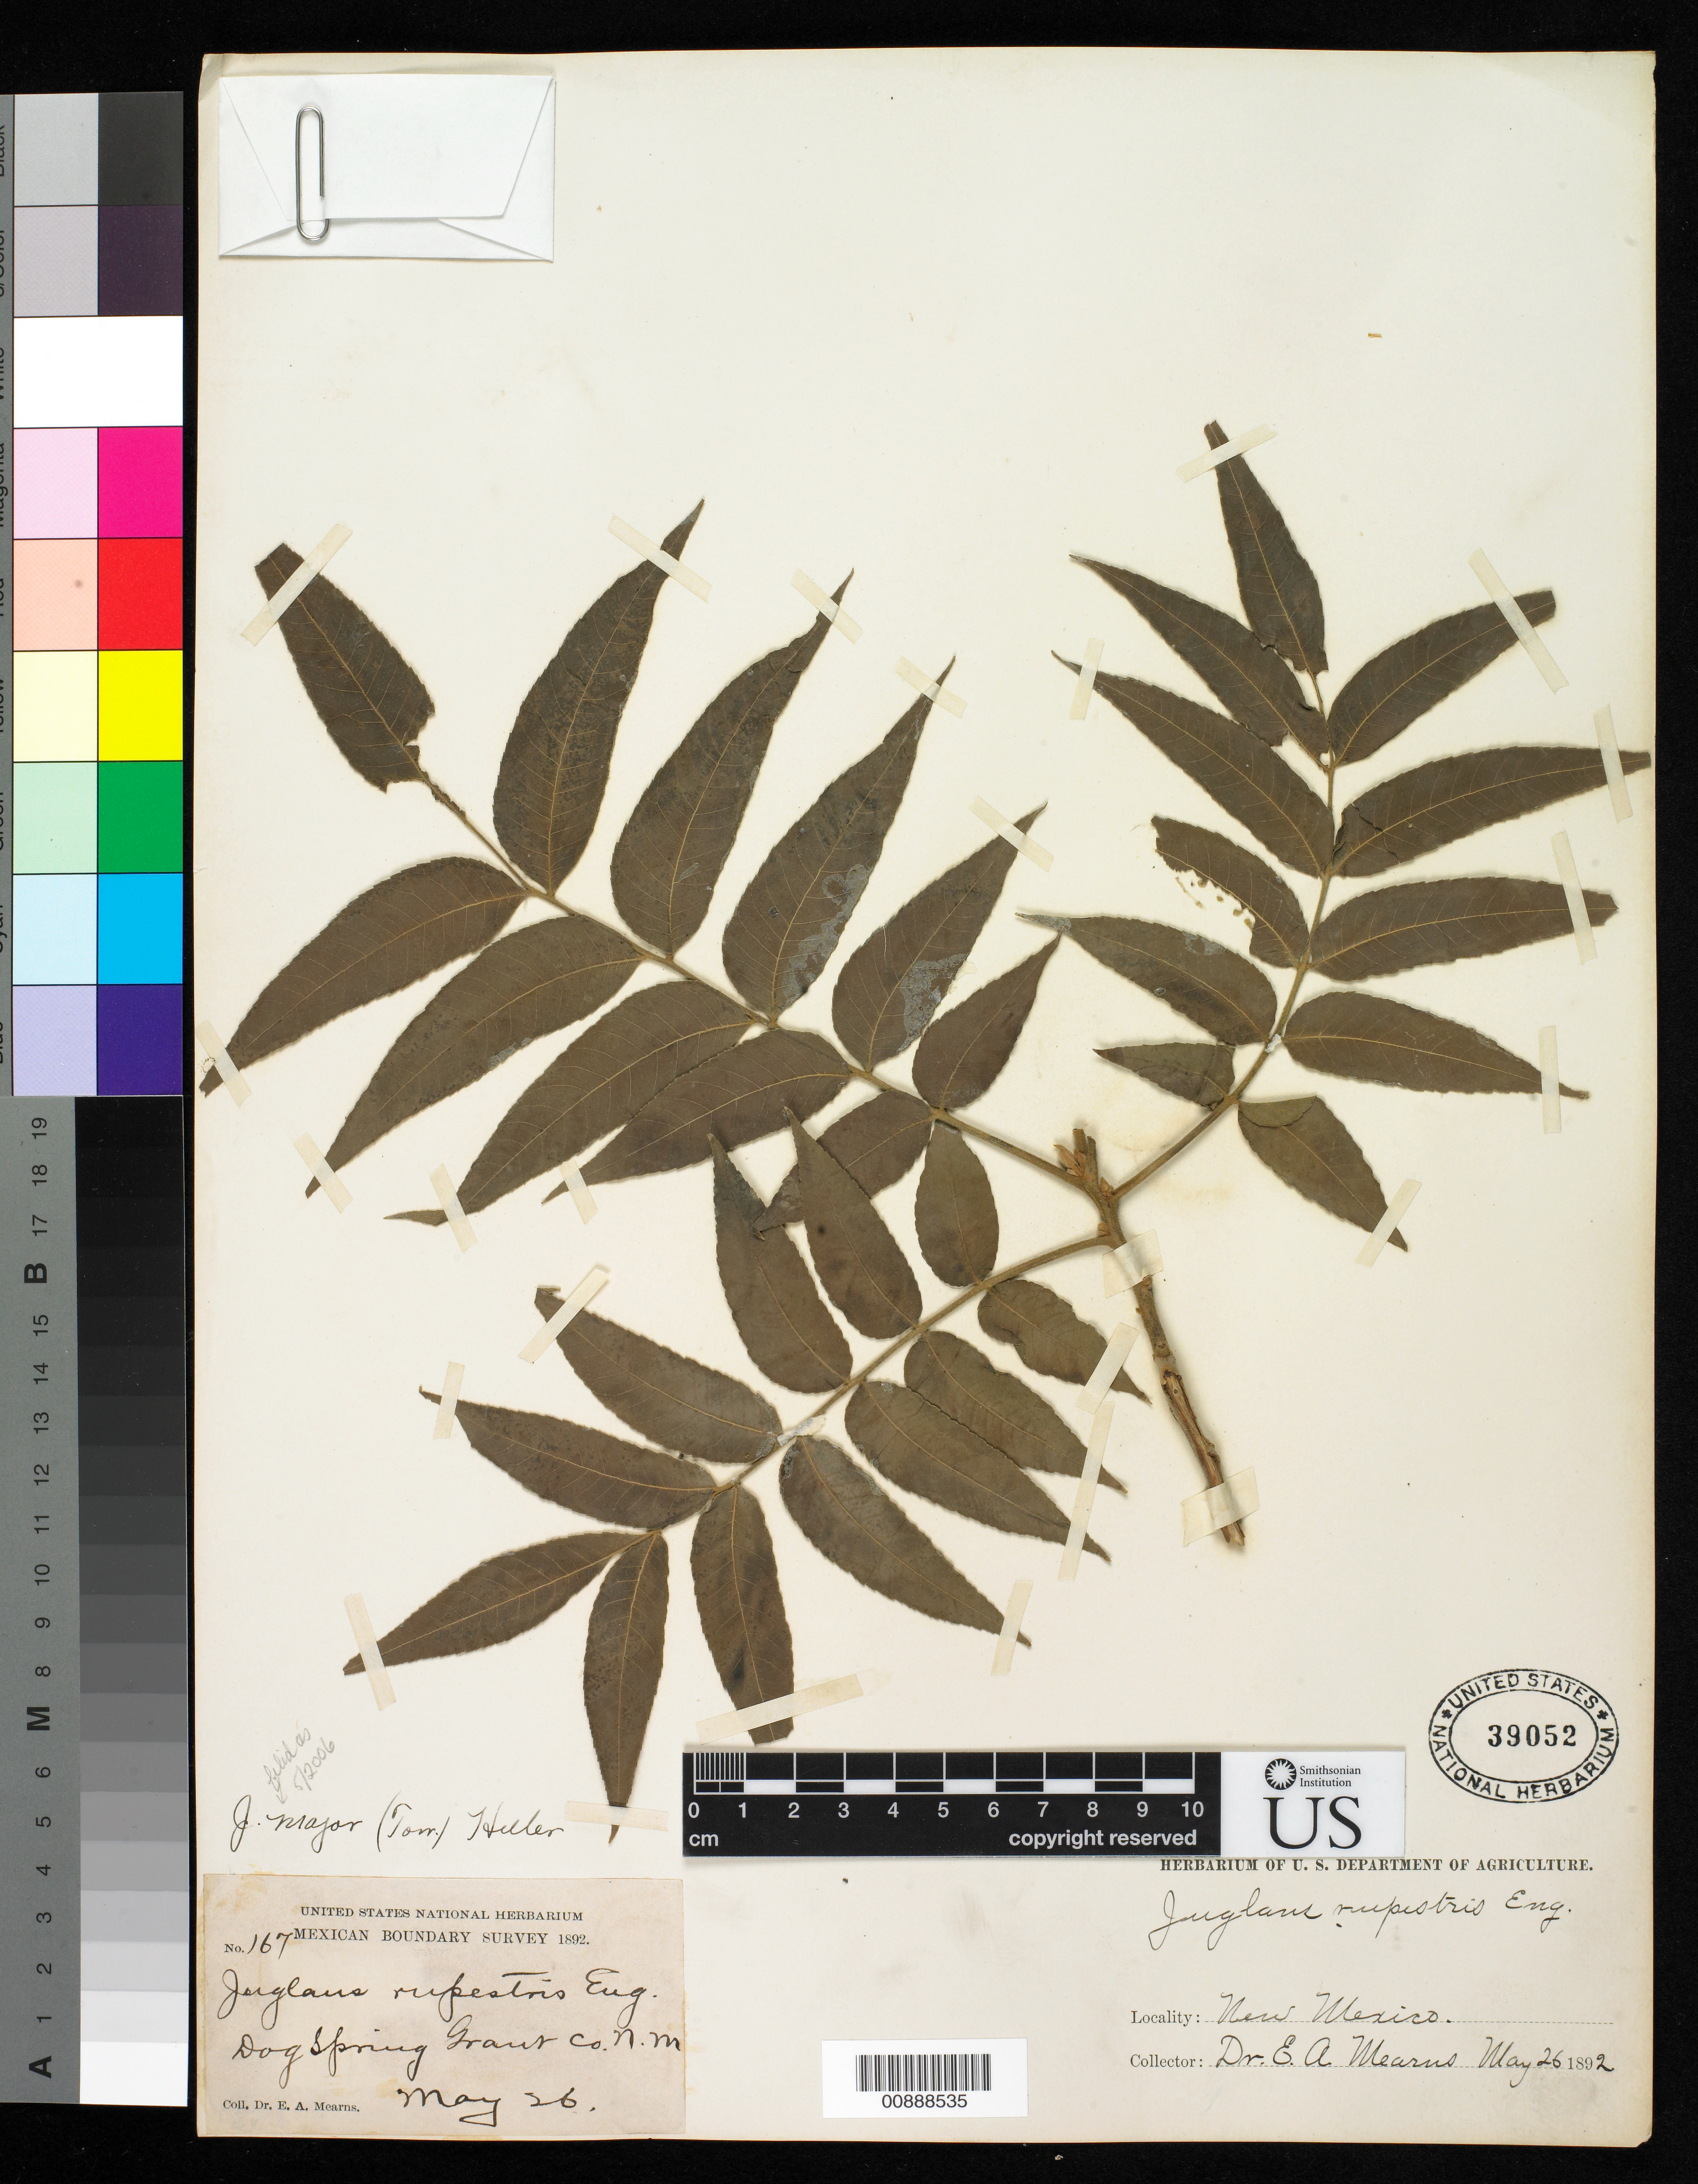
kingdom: Plantae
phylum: Tracheophyta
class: Magnoliopsida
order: Fagales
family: Juglandaceae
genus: Juglans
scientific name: Juglans major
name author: (Torr.) A. Heller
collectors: E. A. Mearns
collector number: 167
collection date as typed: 26 May 1892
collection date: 1892-05-26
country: United States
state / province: New Mexico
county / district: Grant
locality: Dog Spring, Grant County, New Mexico.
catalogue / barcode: US 39052